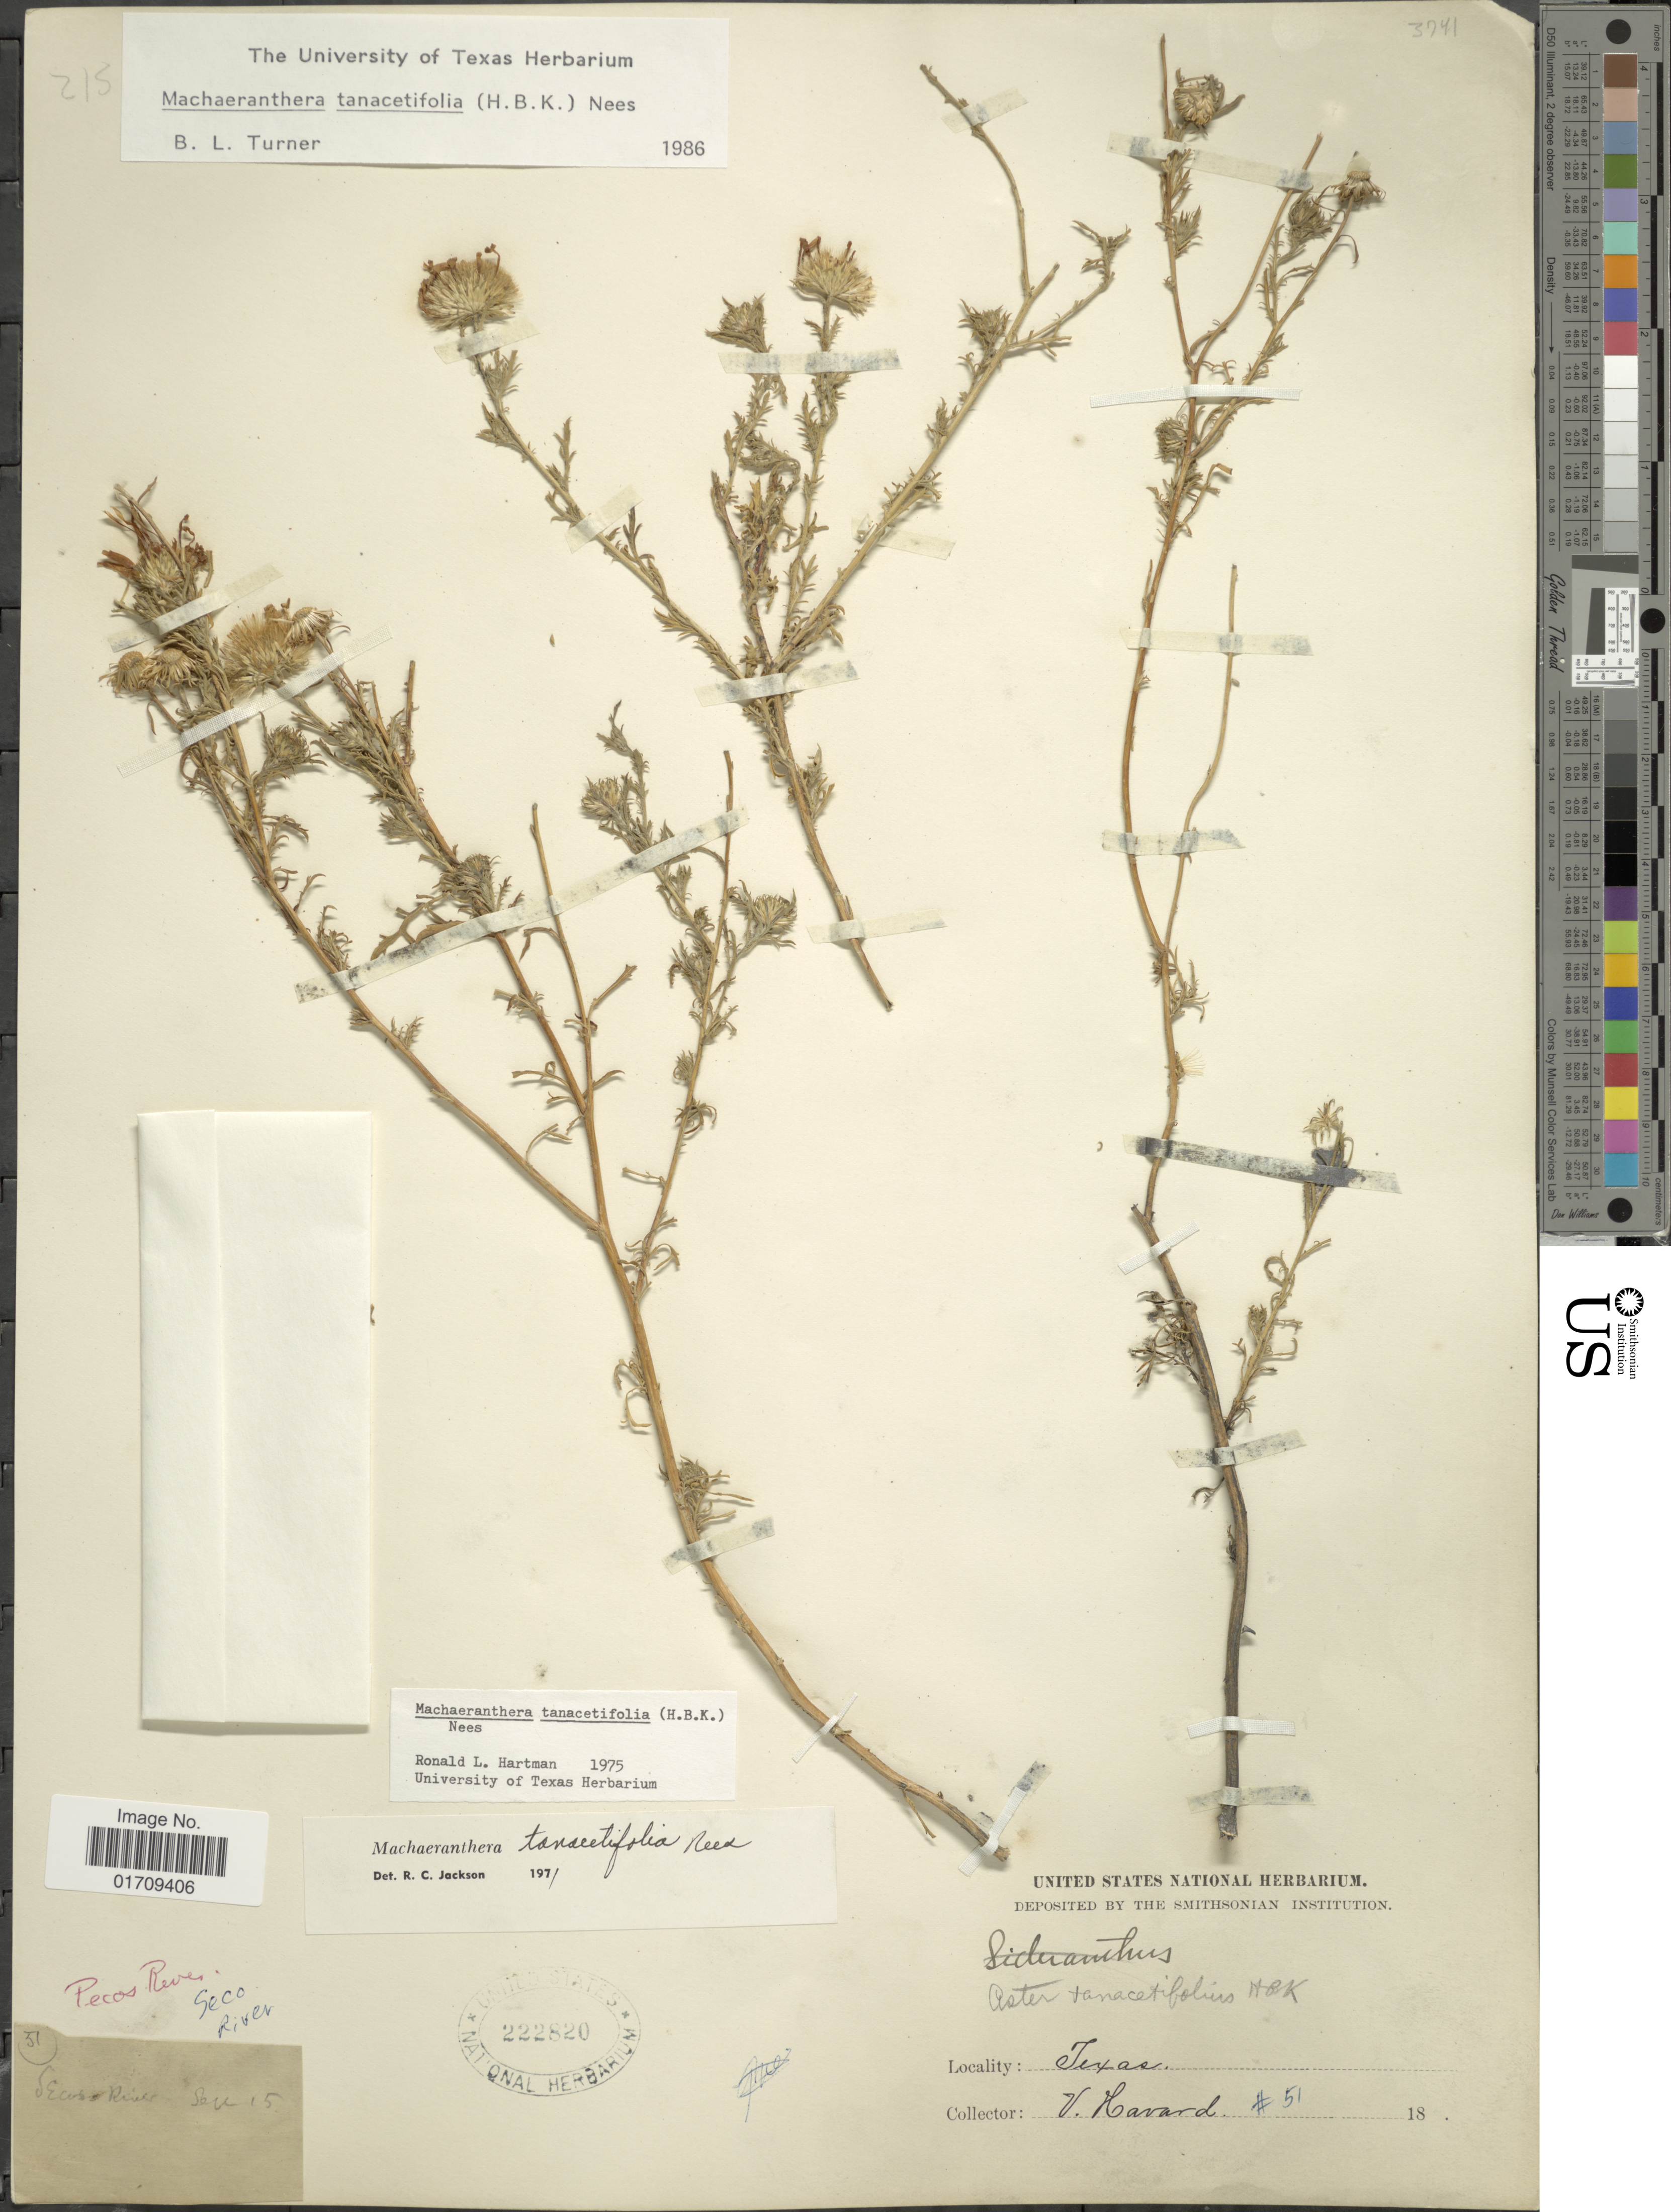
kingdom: Plantae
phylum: Tracheophyta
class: Magnoliopsida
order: Asterales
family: Asteraceae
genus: Machaeranthera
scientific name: Machaeranthera tanacetifolia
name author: (Kunth) Nees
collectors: V. Havard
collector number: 51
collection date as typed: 18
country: United States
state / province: Texas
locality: Secos River, Pecos River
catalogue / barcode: US 222820